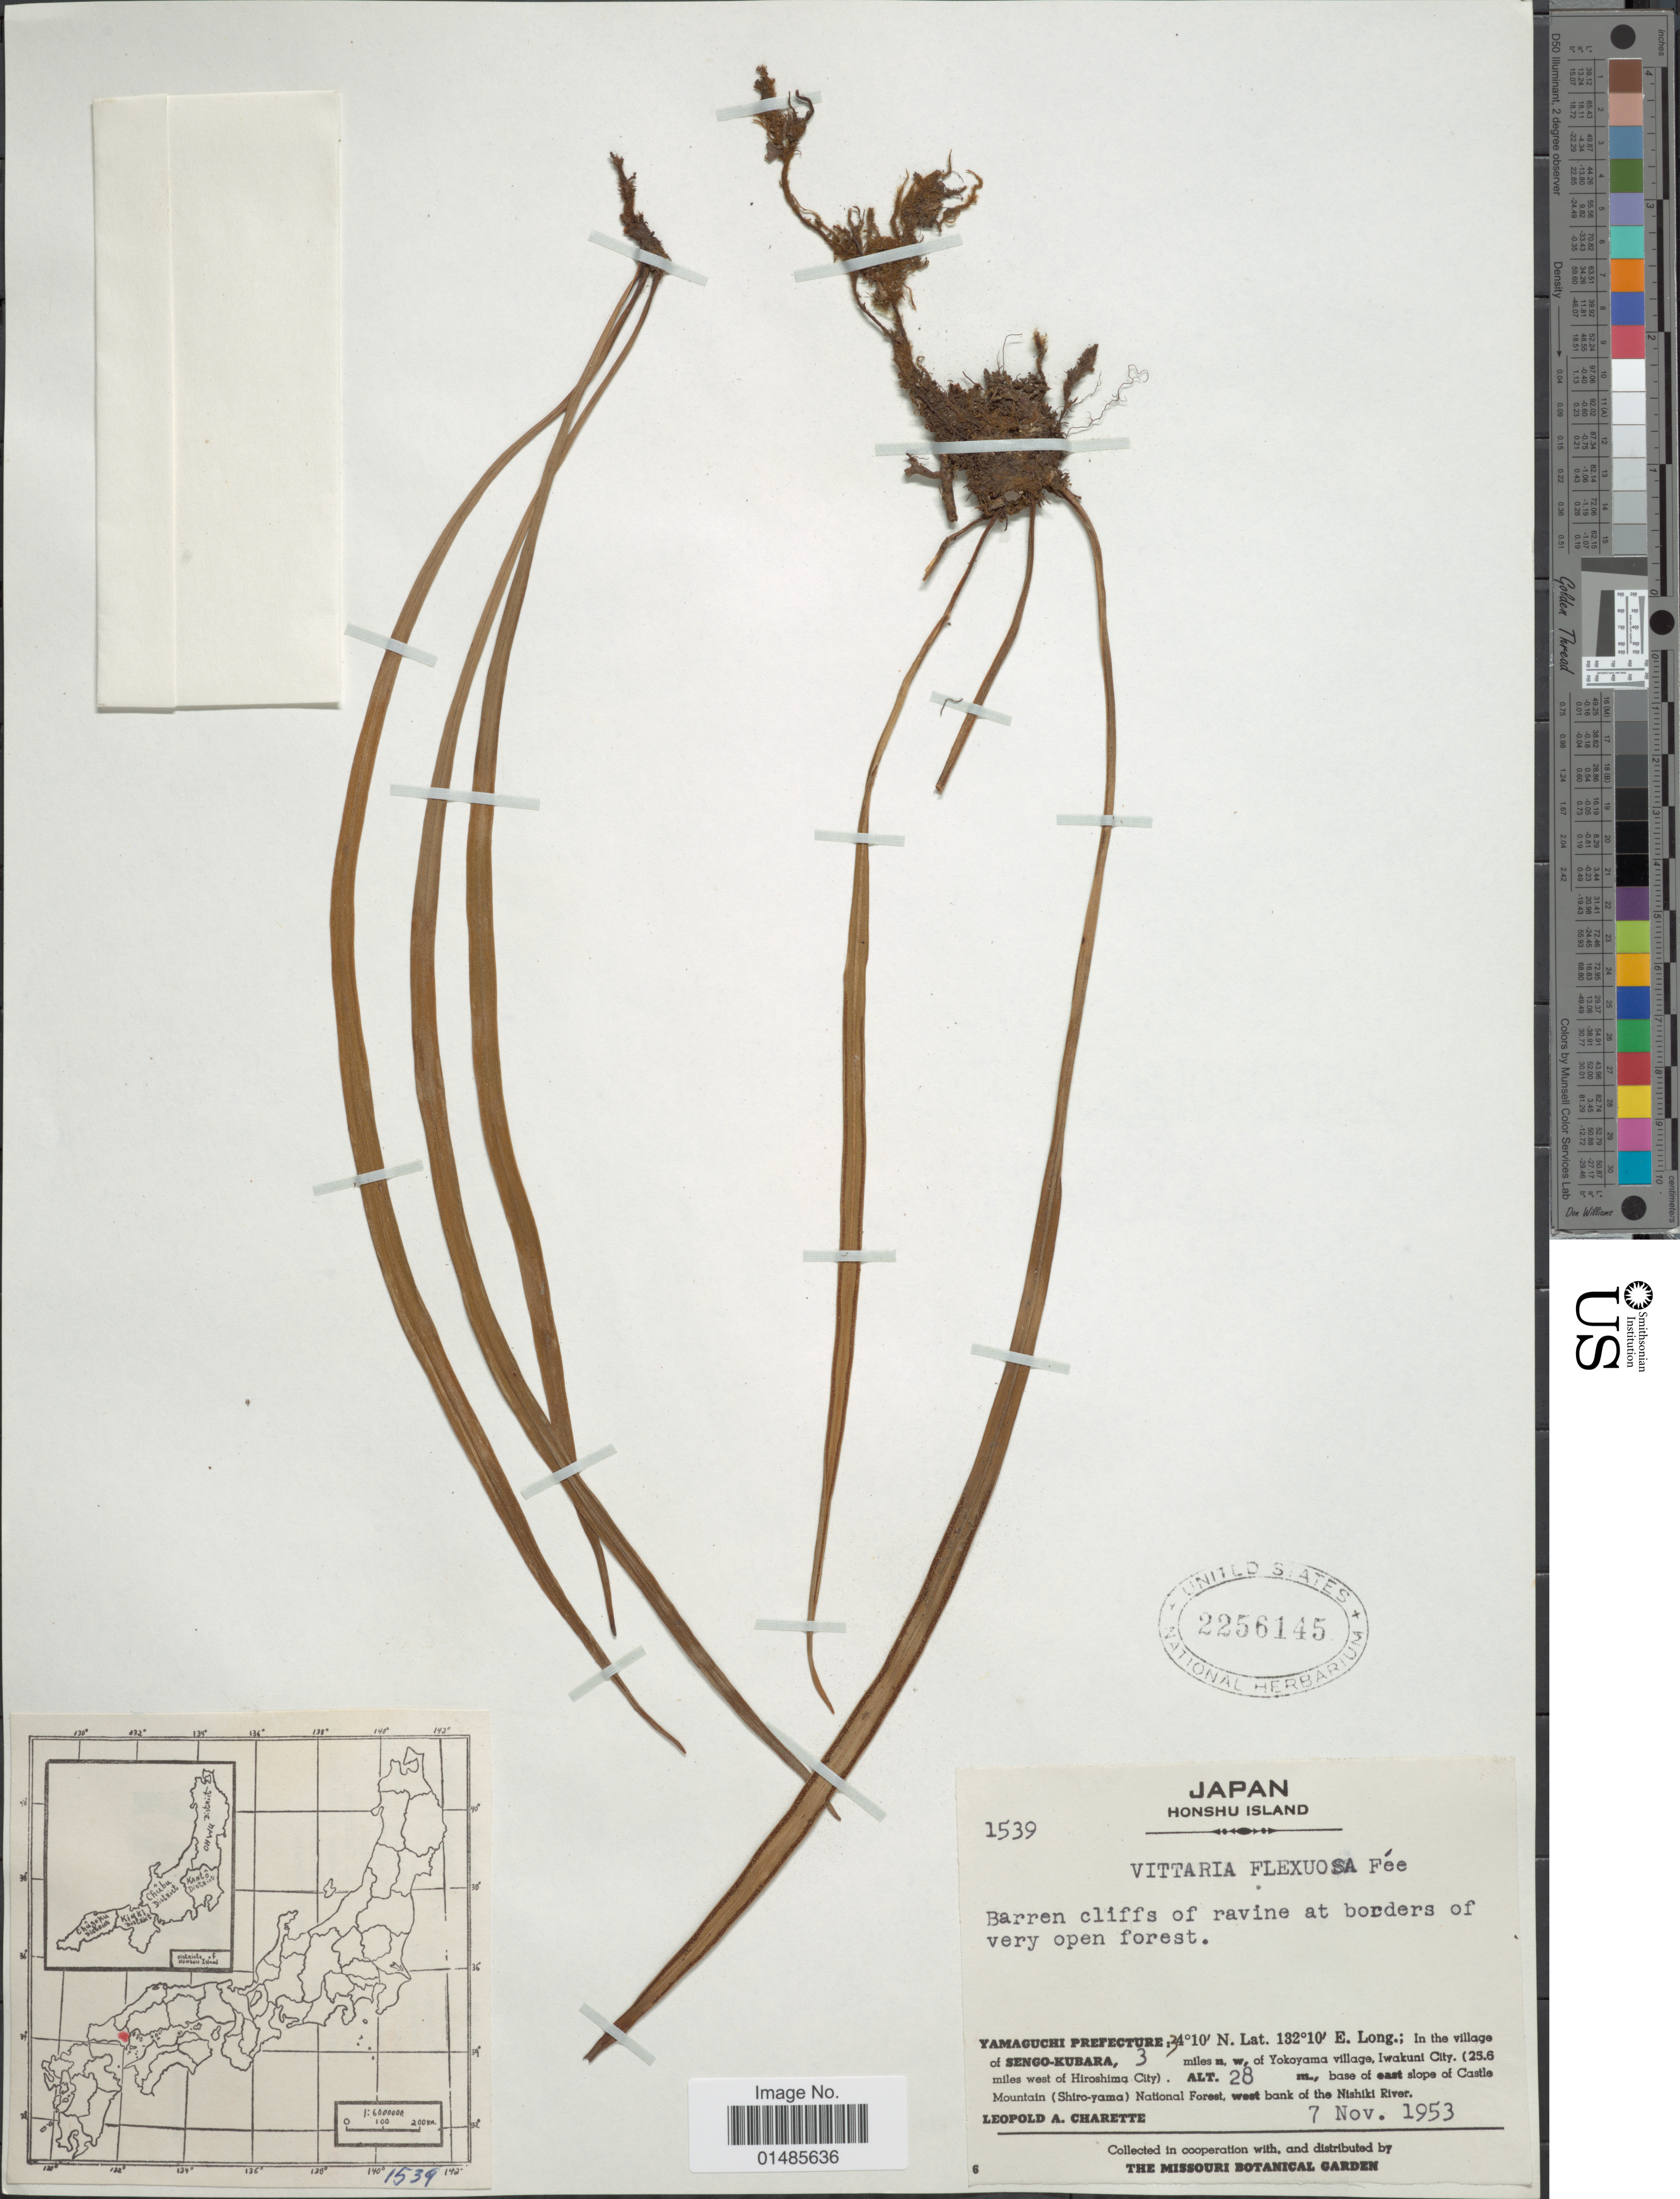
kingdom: Plantae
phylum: Tracheophyta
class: Polypodiopsida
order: Polypodiales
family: Pteridaceae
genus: Haplopteris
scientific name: Haplopteris flexuosa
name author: (Fée) E.H. Crane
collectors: L. A. Charette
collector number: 1539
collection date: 1953-11-07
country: Japan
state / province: Yamaguti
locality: Honshu Island. Yamaguchi Prefecture; In the village of Sengo-Kubara, 3 miles n.w., Yokoyama village, Iwakuni City, (25.6 miles west of Hiroshima City), base of east slope of Castle Mountain (Shiro-yama) National Forest, west bank of the Nishiki River.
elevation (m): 28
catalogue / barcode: US 2256145